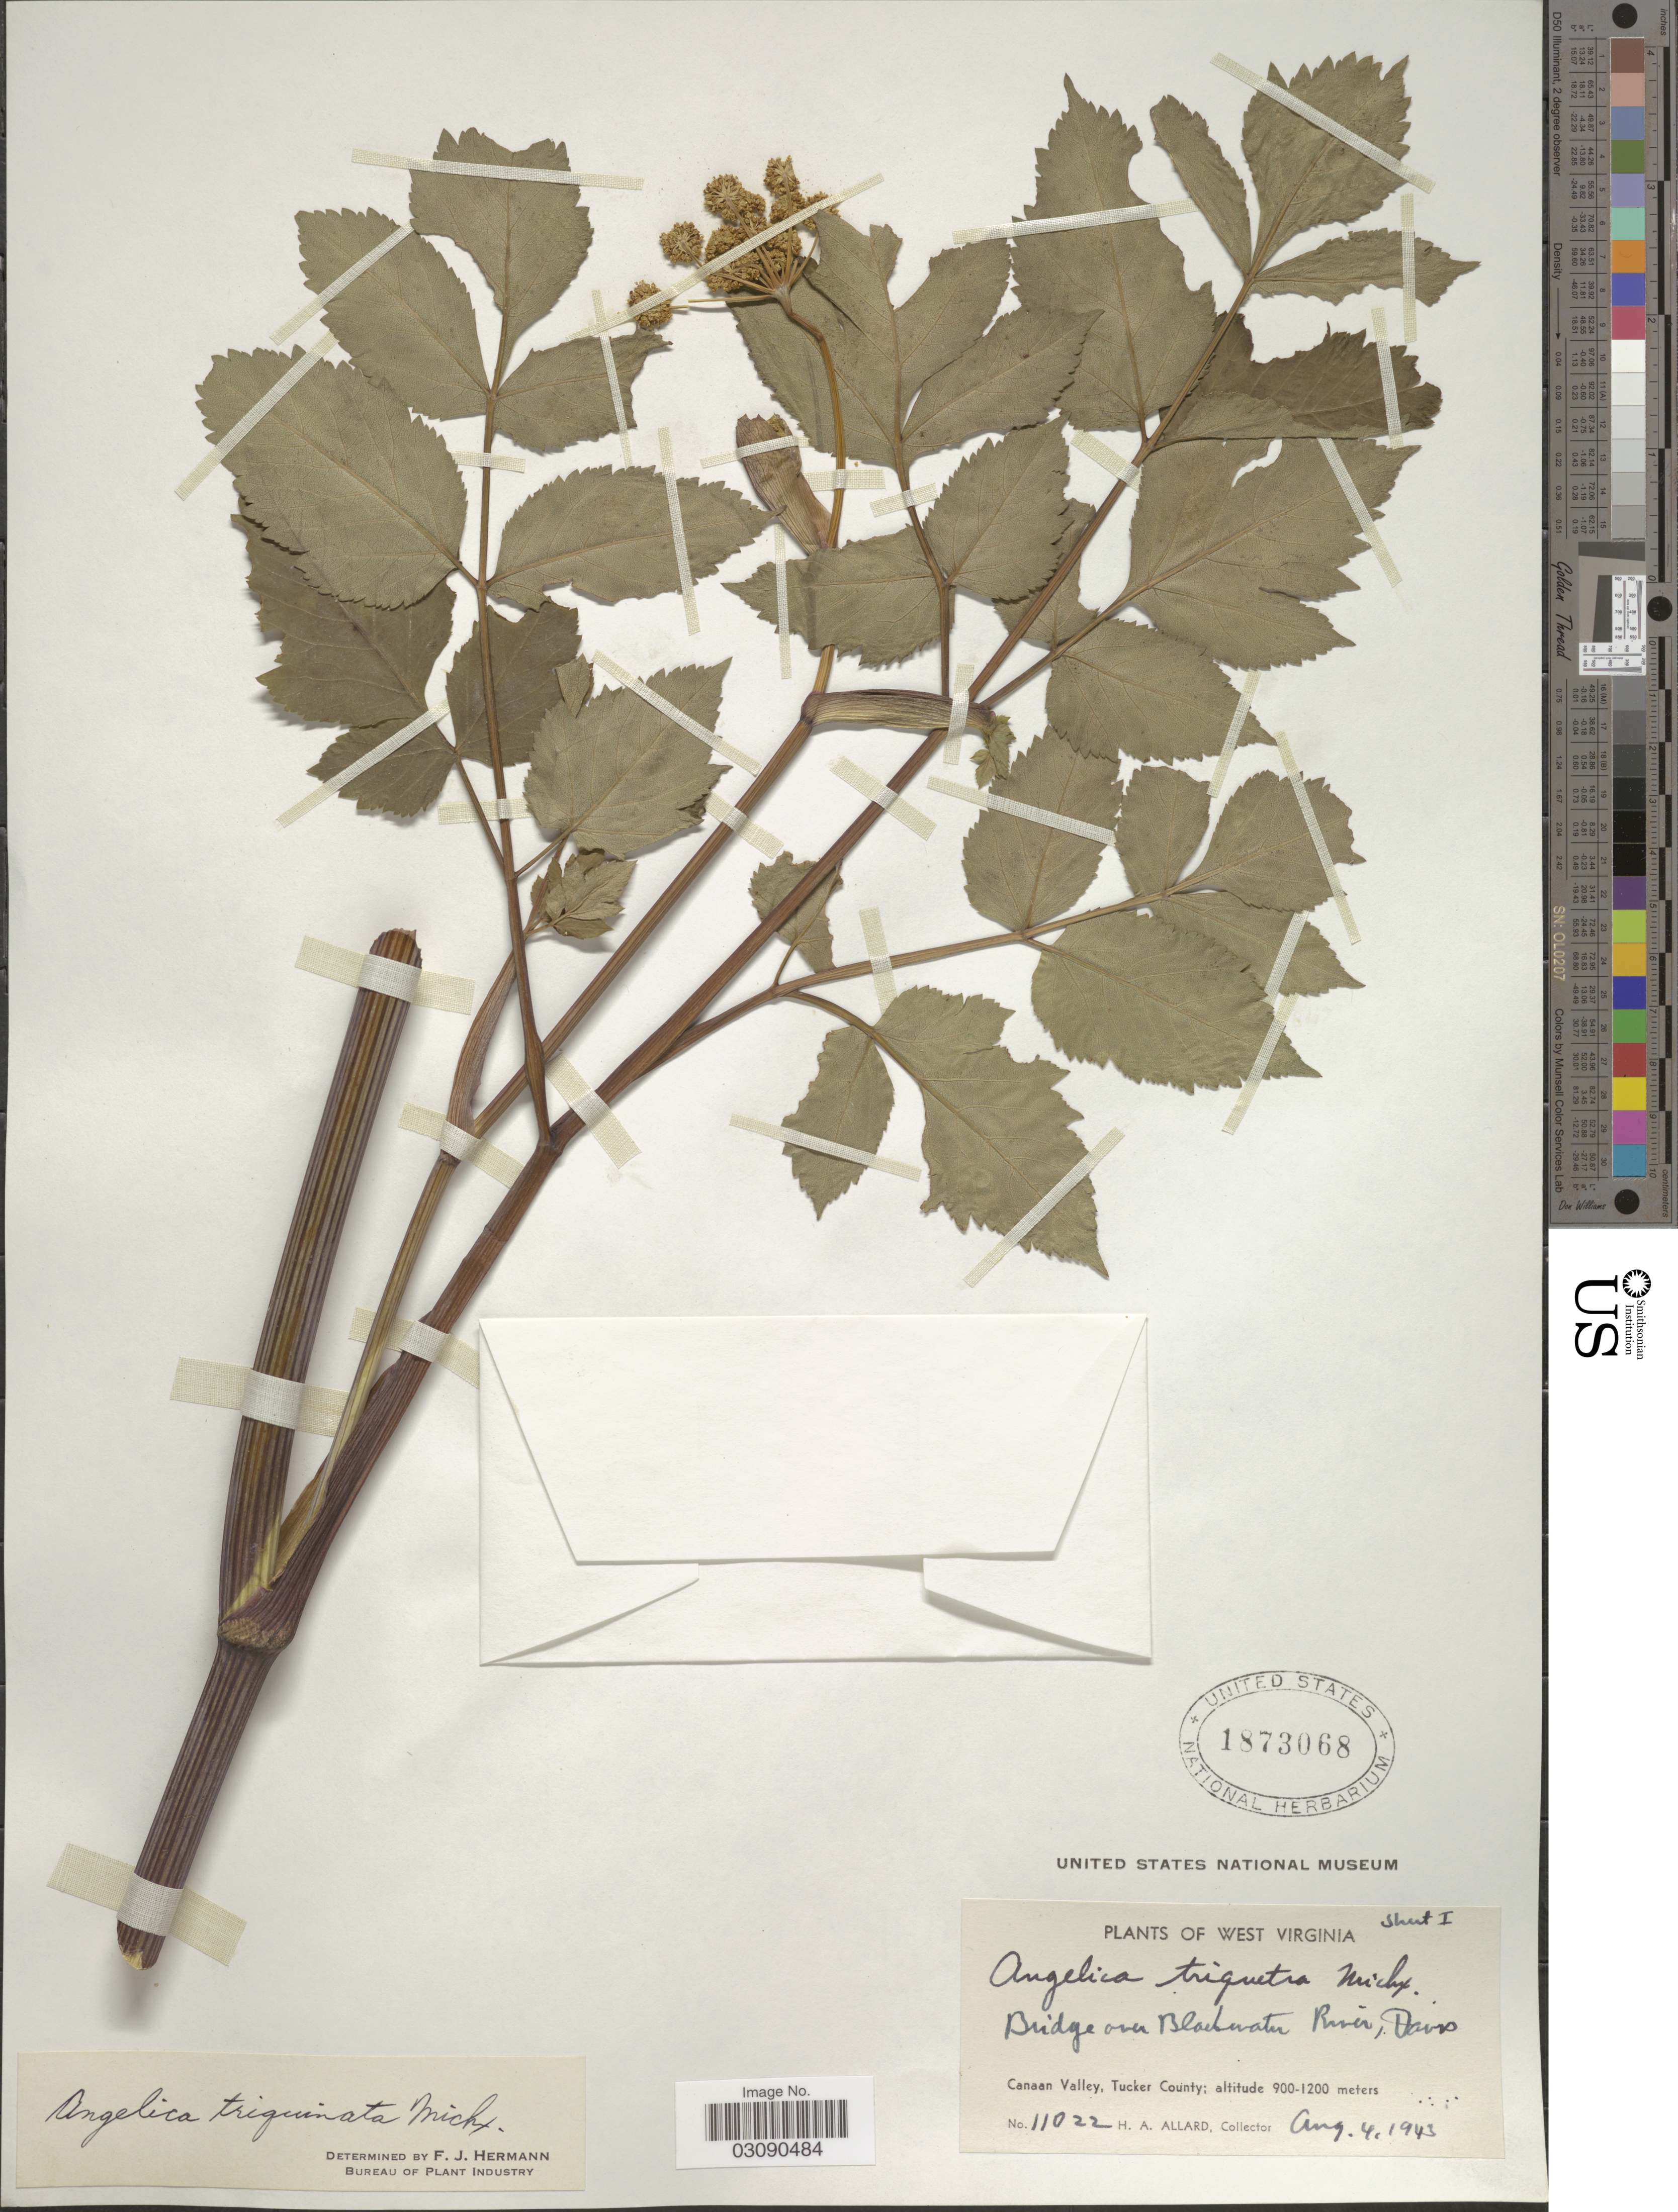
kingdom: Plantae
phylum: Tracheophyta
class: Magnoliopsida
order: Apiales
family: Apiaceae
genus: Angelica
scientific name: Angelica triquinata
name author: Michx.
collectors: H. A. Allard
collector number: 11022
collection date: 1943-08-04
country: United States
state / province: West Virginia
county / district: Tucker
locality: Bridge over Blackwater River, Davis. Canaan Valley, Tucker County.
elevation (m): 900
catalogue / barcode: US 1873068